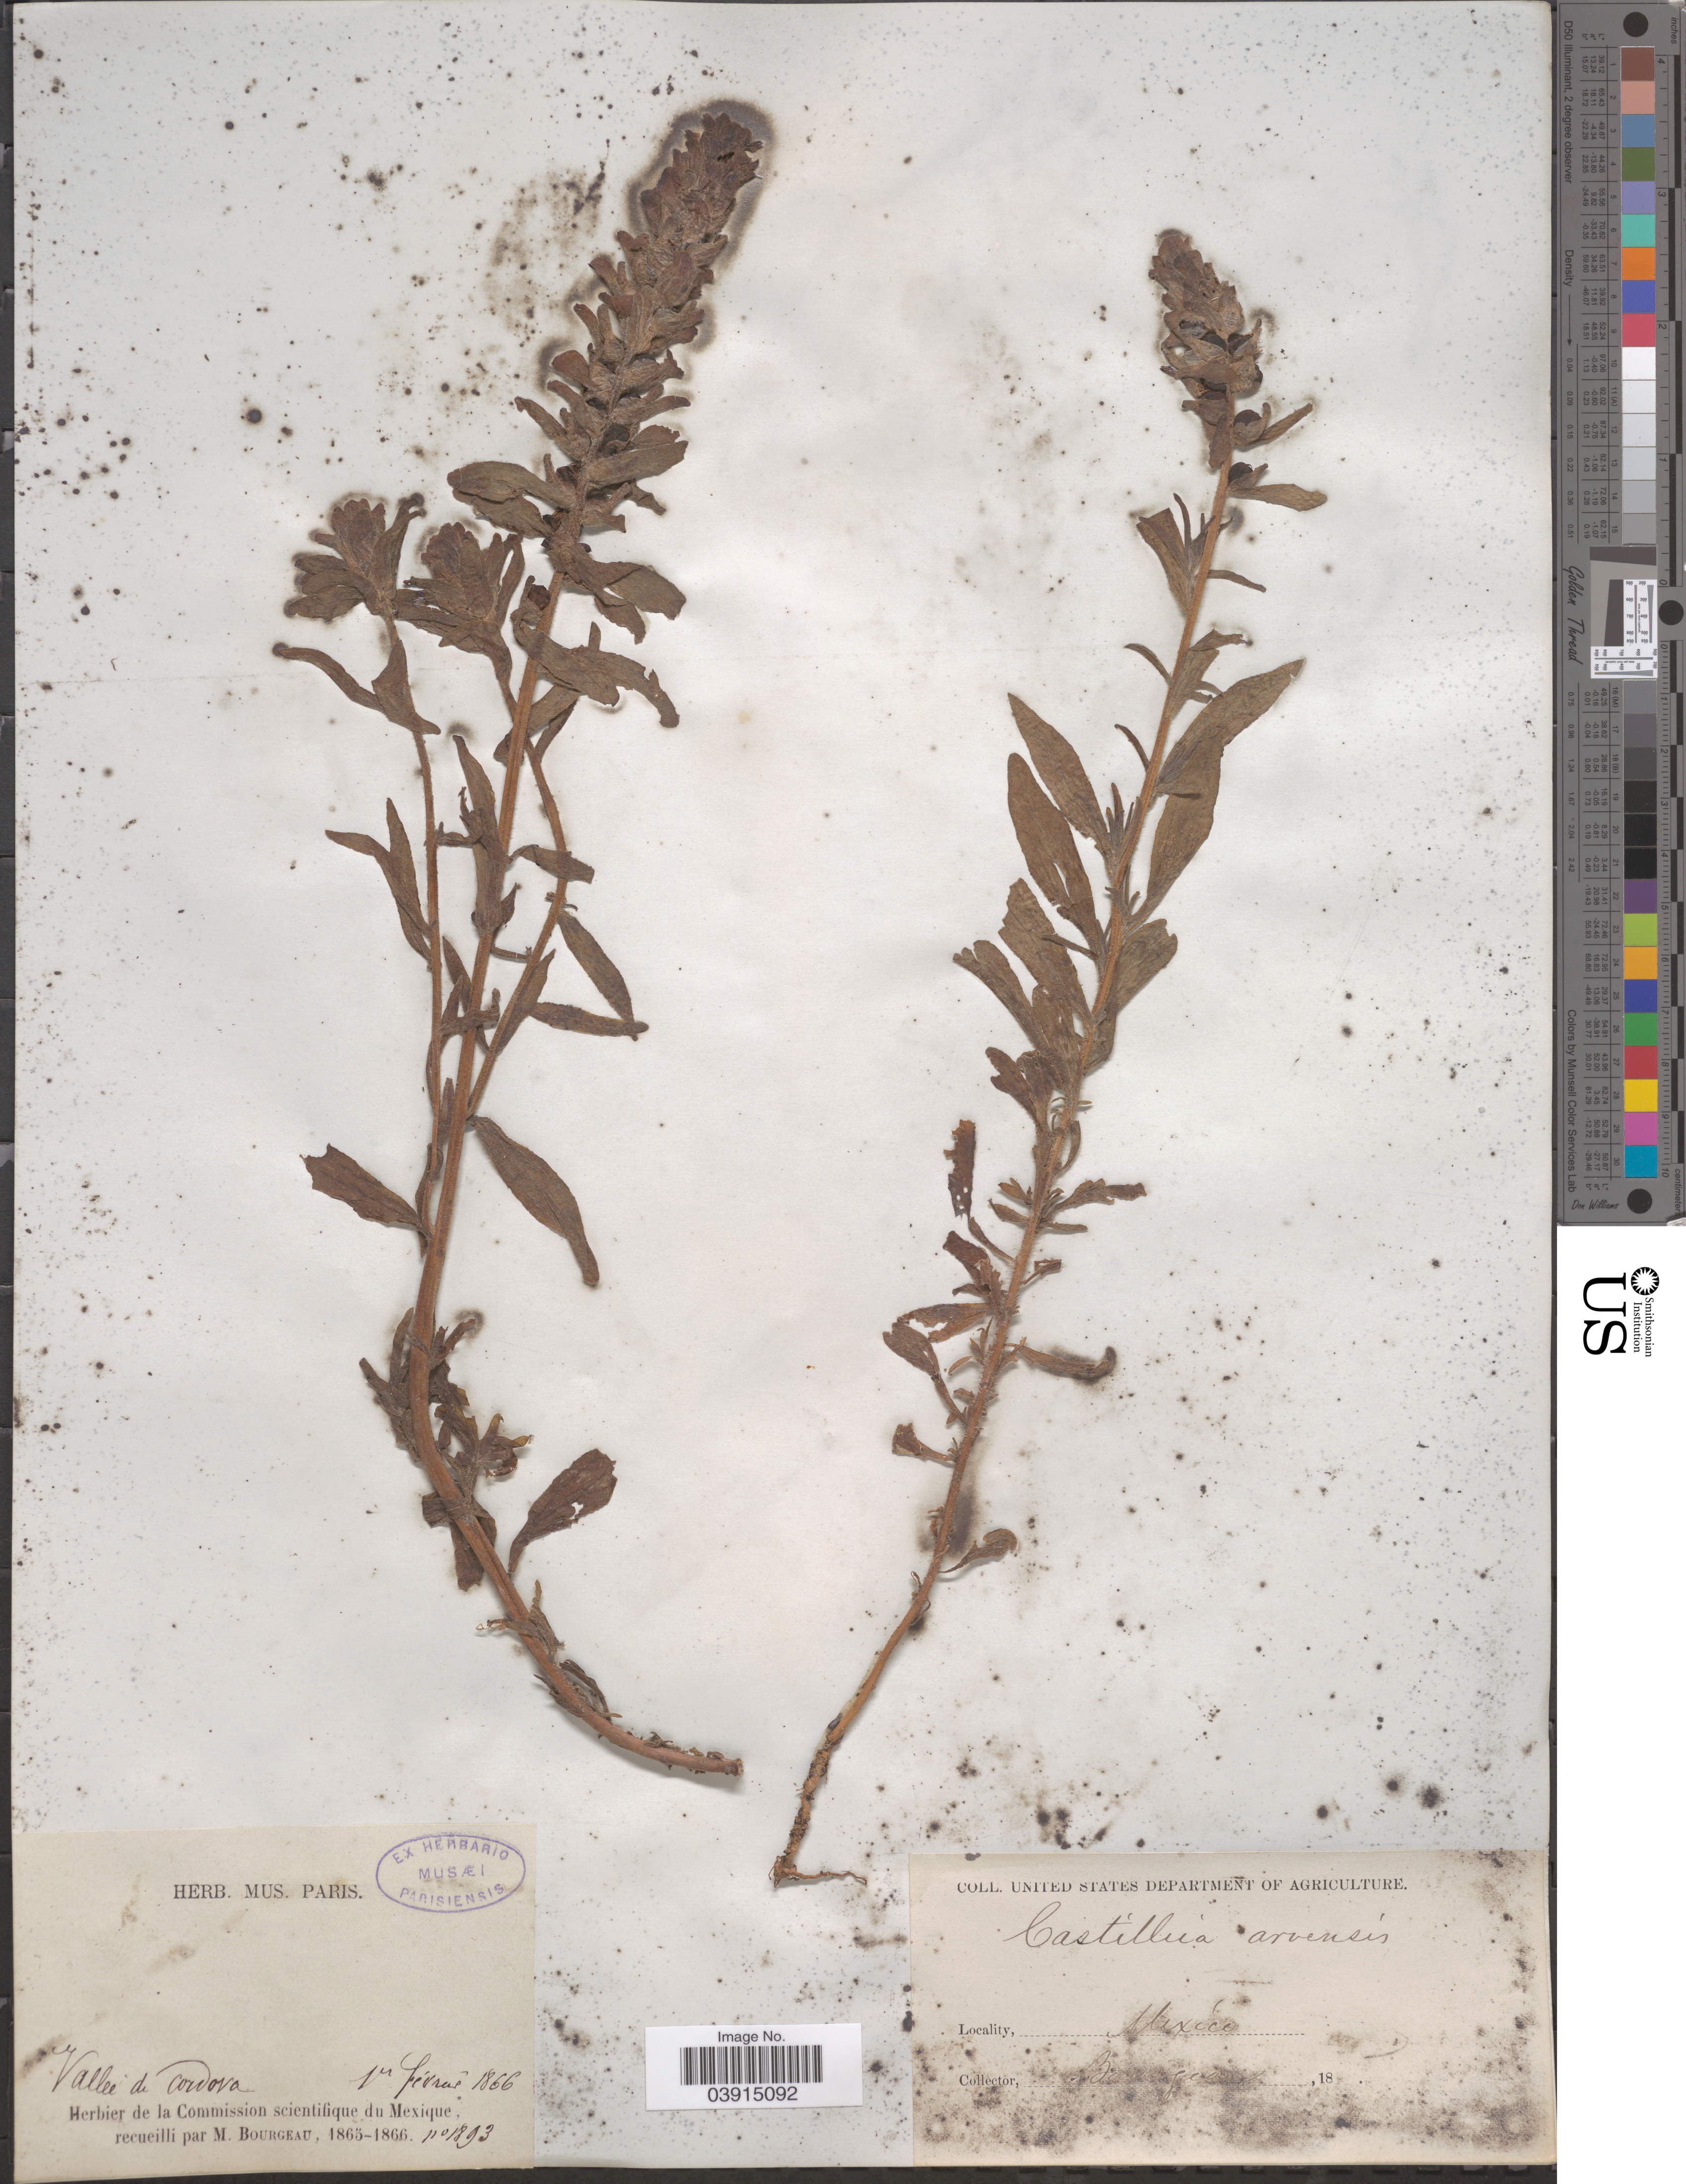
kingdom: Plantae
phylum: Tracheophyta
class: Magnoliopsida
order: Lamiales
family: Orobanchaceae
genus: Castilleja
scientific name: Castilleja arvensis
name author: Schltdl. & Cham.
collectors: M. Bourgeau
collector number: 1893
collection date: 1866-02-01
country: Mexico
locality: Vallee de Cordova.